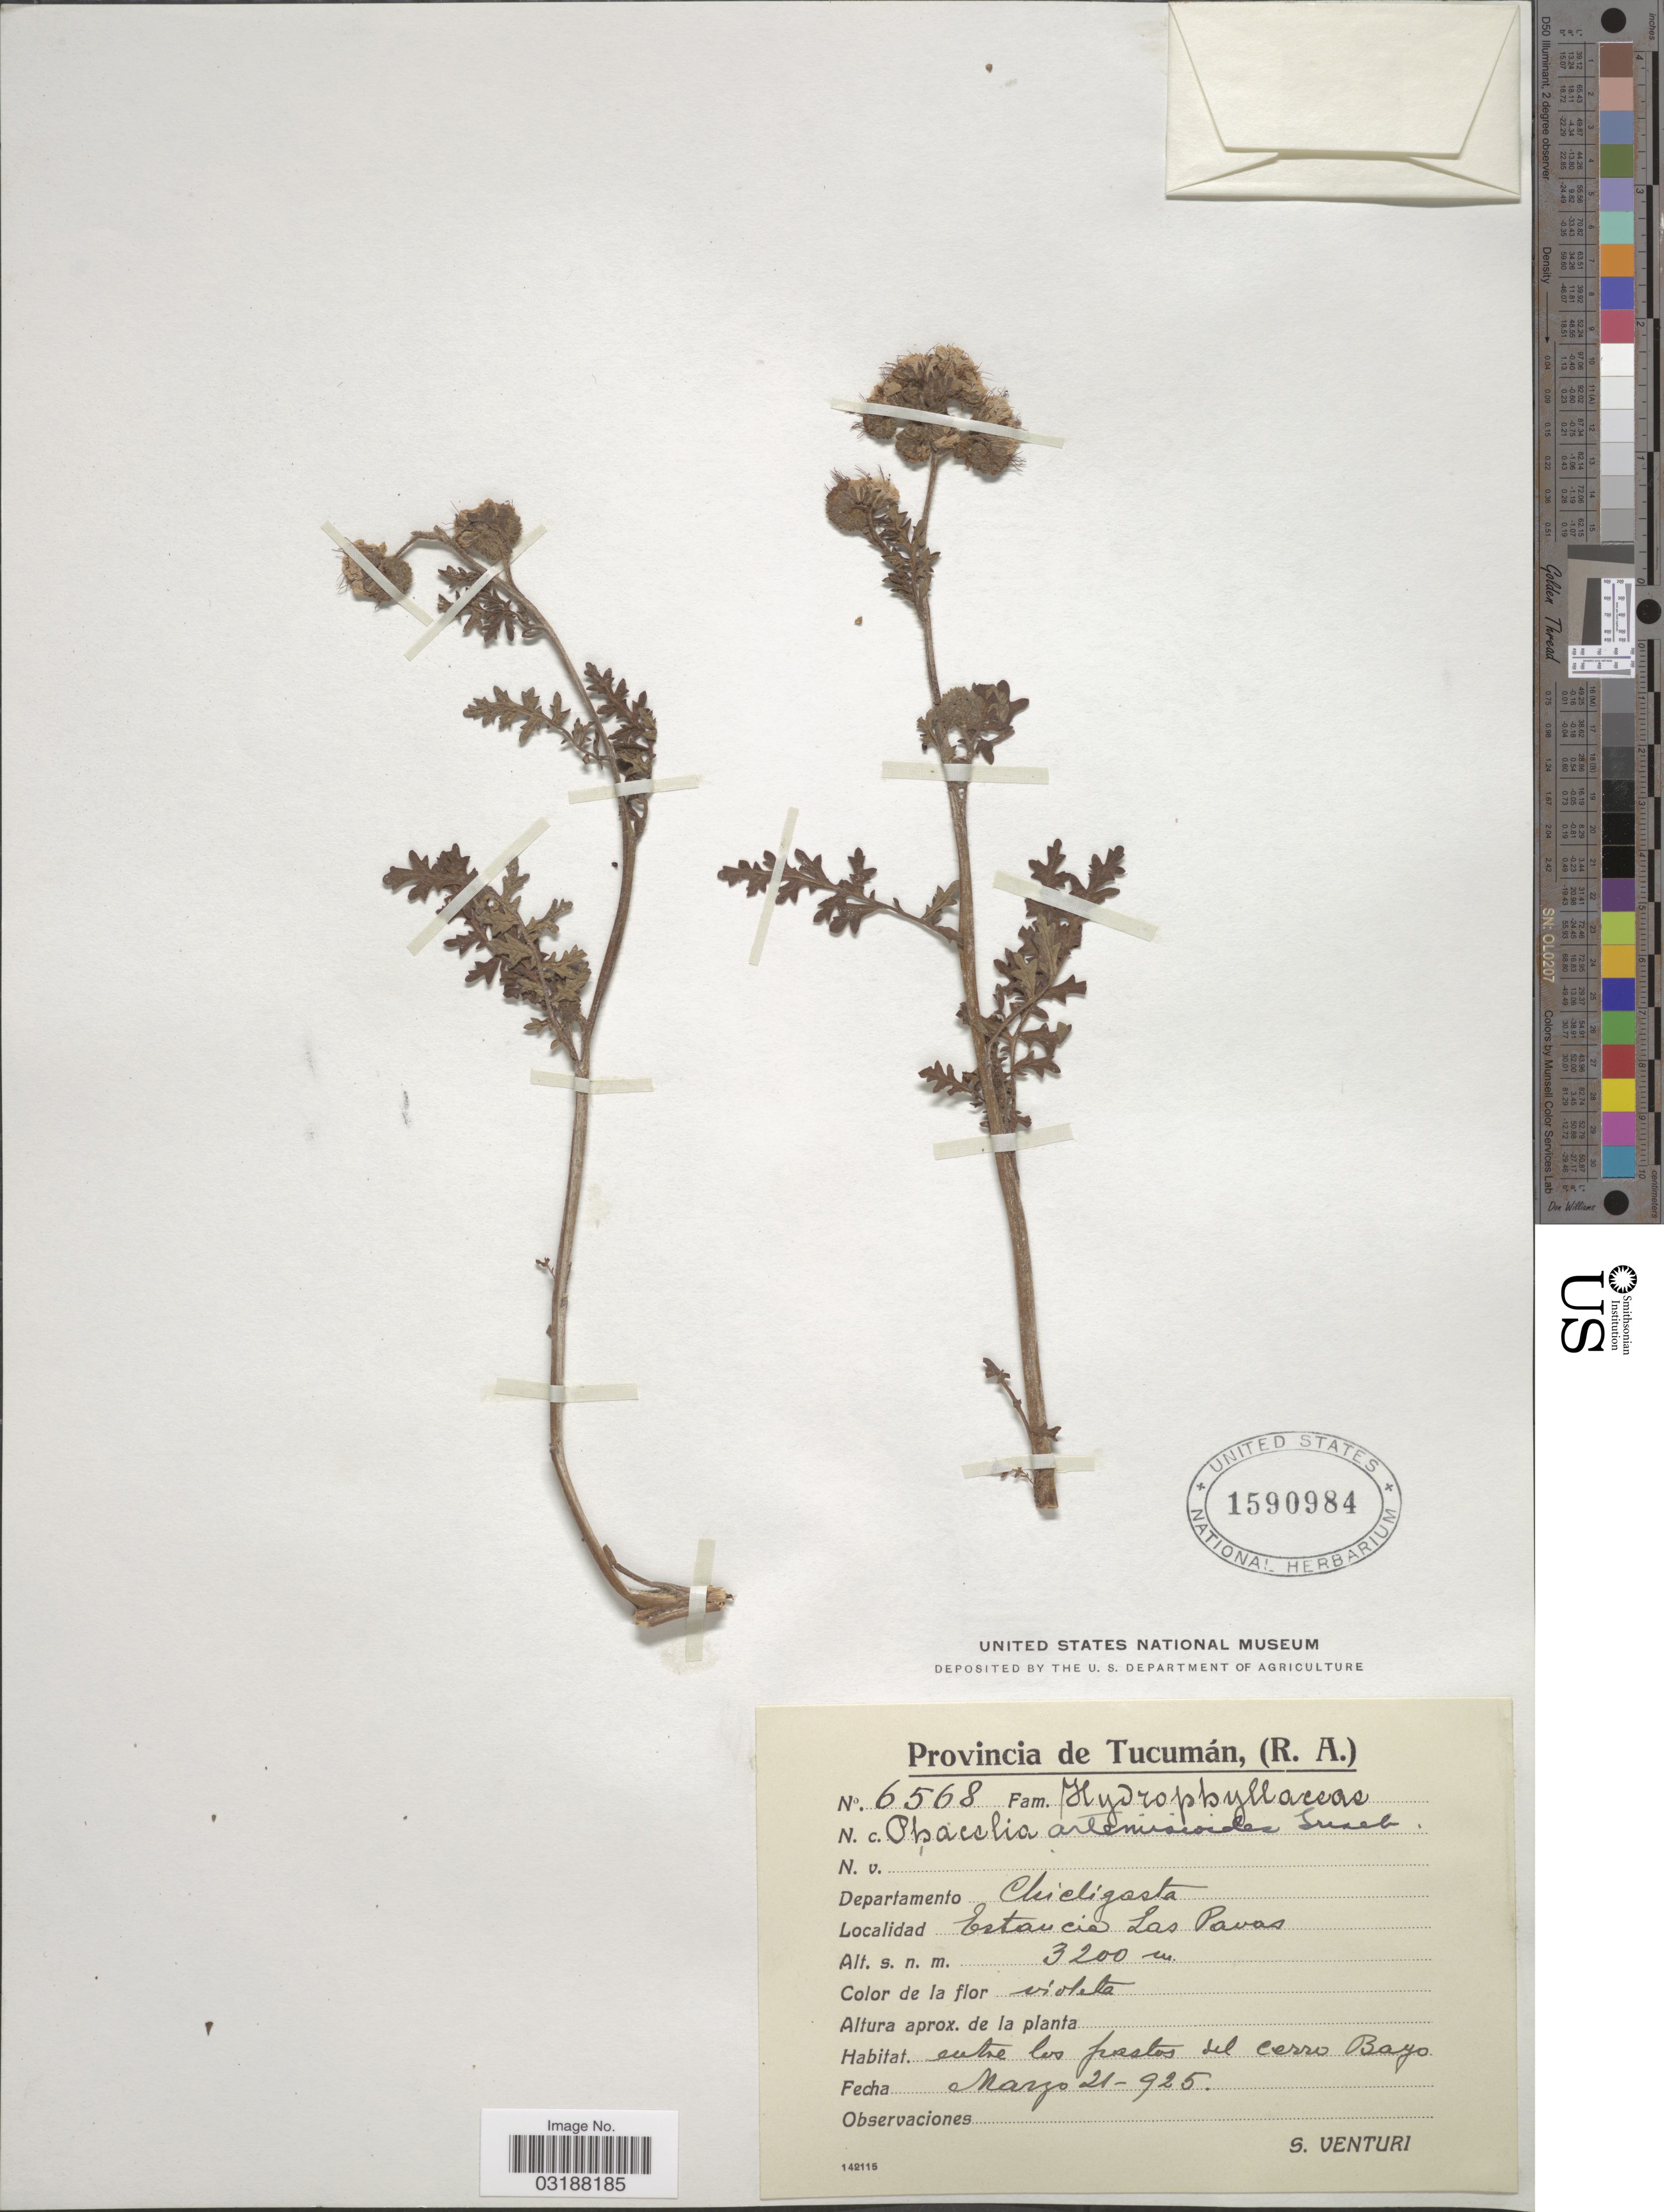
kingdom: Plantae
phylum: Tracheophyta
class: Magnoliopsida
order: Boraginales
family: Hydrophyllaceae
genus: Phacelia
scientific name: Phacelia artemisioides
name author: Griseb.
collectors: S. Venturi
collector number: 6568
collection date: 1925-03-21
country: Argentina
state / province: Tucuman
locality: Provincia de Tucumán, (R.A.), Departamento Chicligasta, Estancia Las Pavas.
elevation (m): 3200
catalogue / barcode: US 1590984